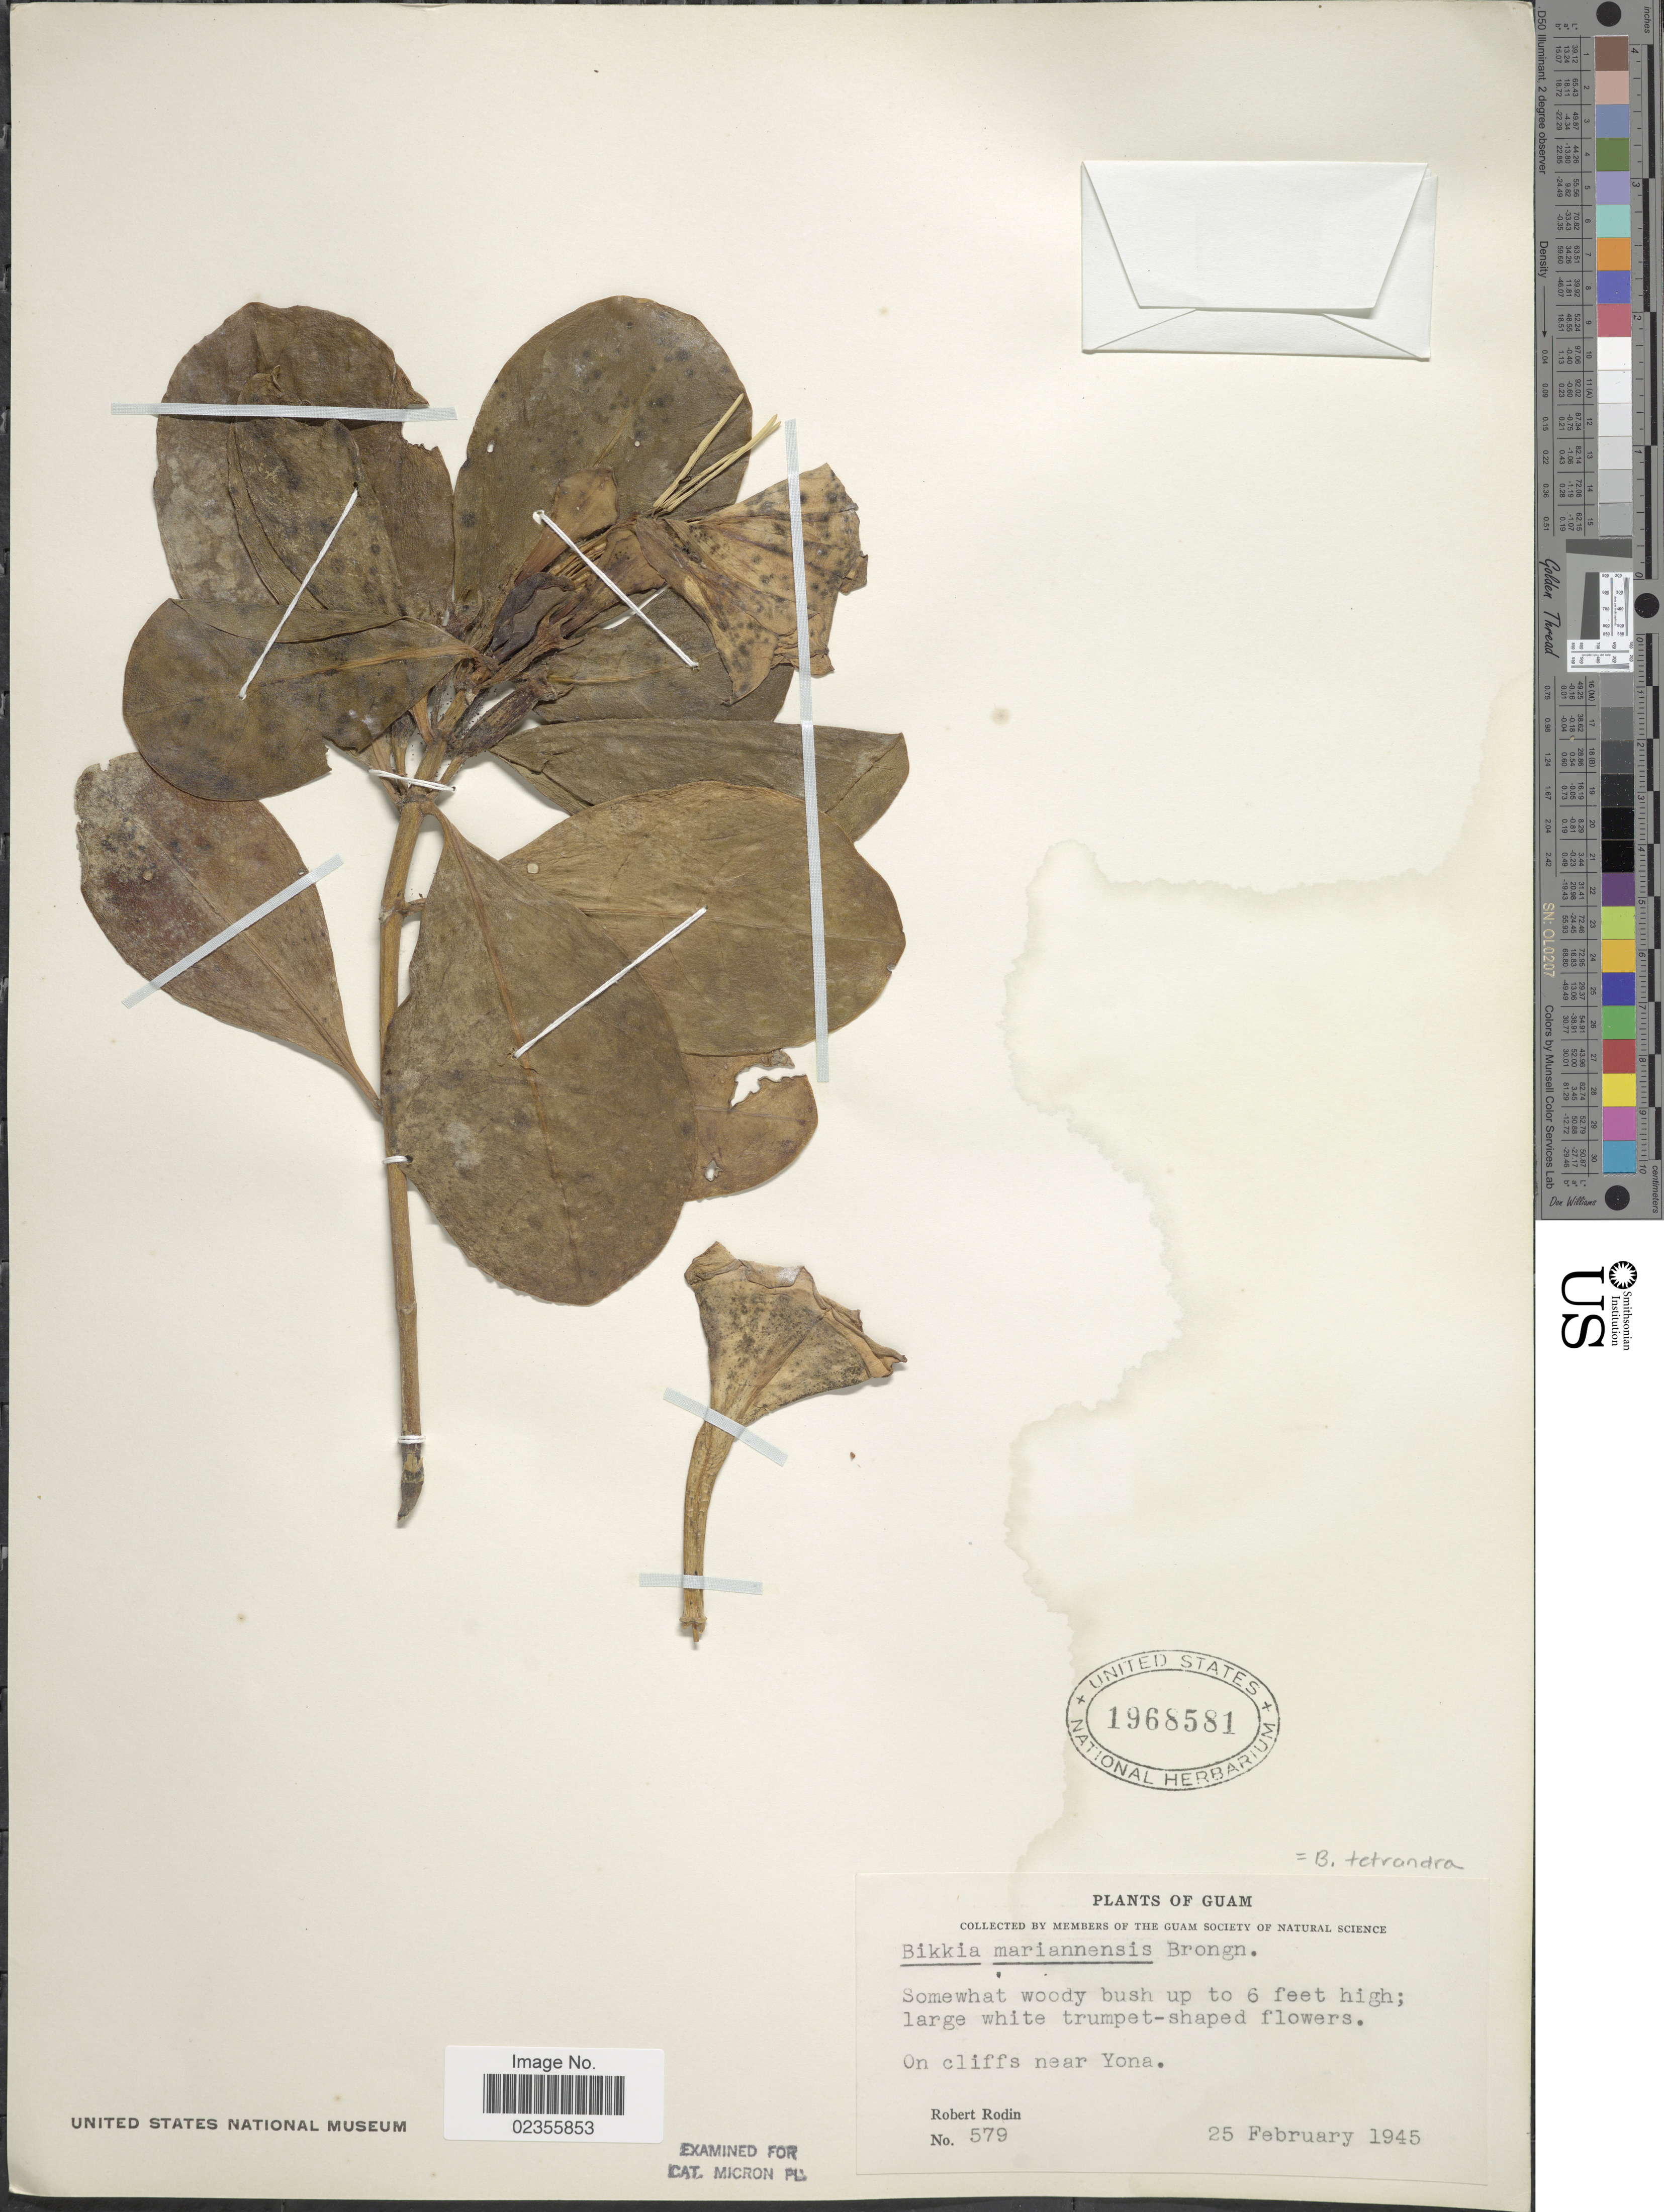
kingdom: Plantae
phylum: Tracheophyta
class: Magnoliopsida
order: Gentianales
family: Rubiaceae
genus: Bikkia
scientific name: Bikkia tetrandra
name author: (L. f.) A. Rich.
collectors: R. Rodin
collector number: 579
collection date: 1945-02-25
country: Guam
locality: On cliffs near Yona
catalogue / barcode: US 1968581